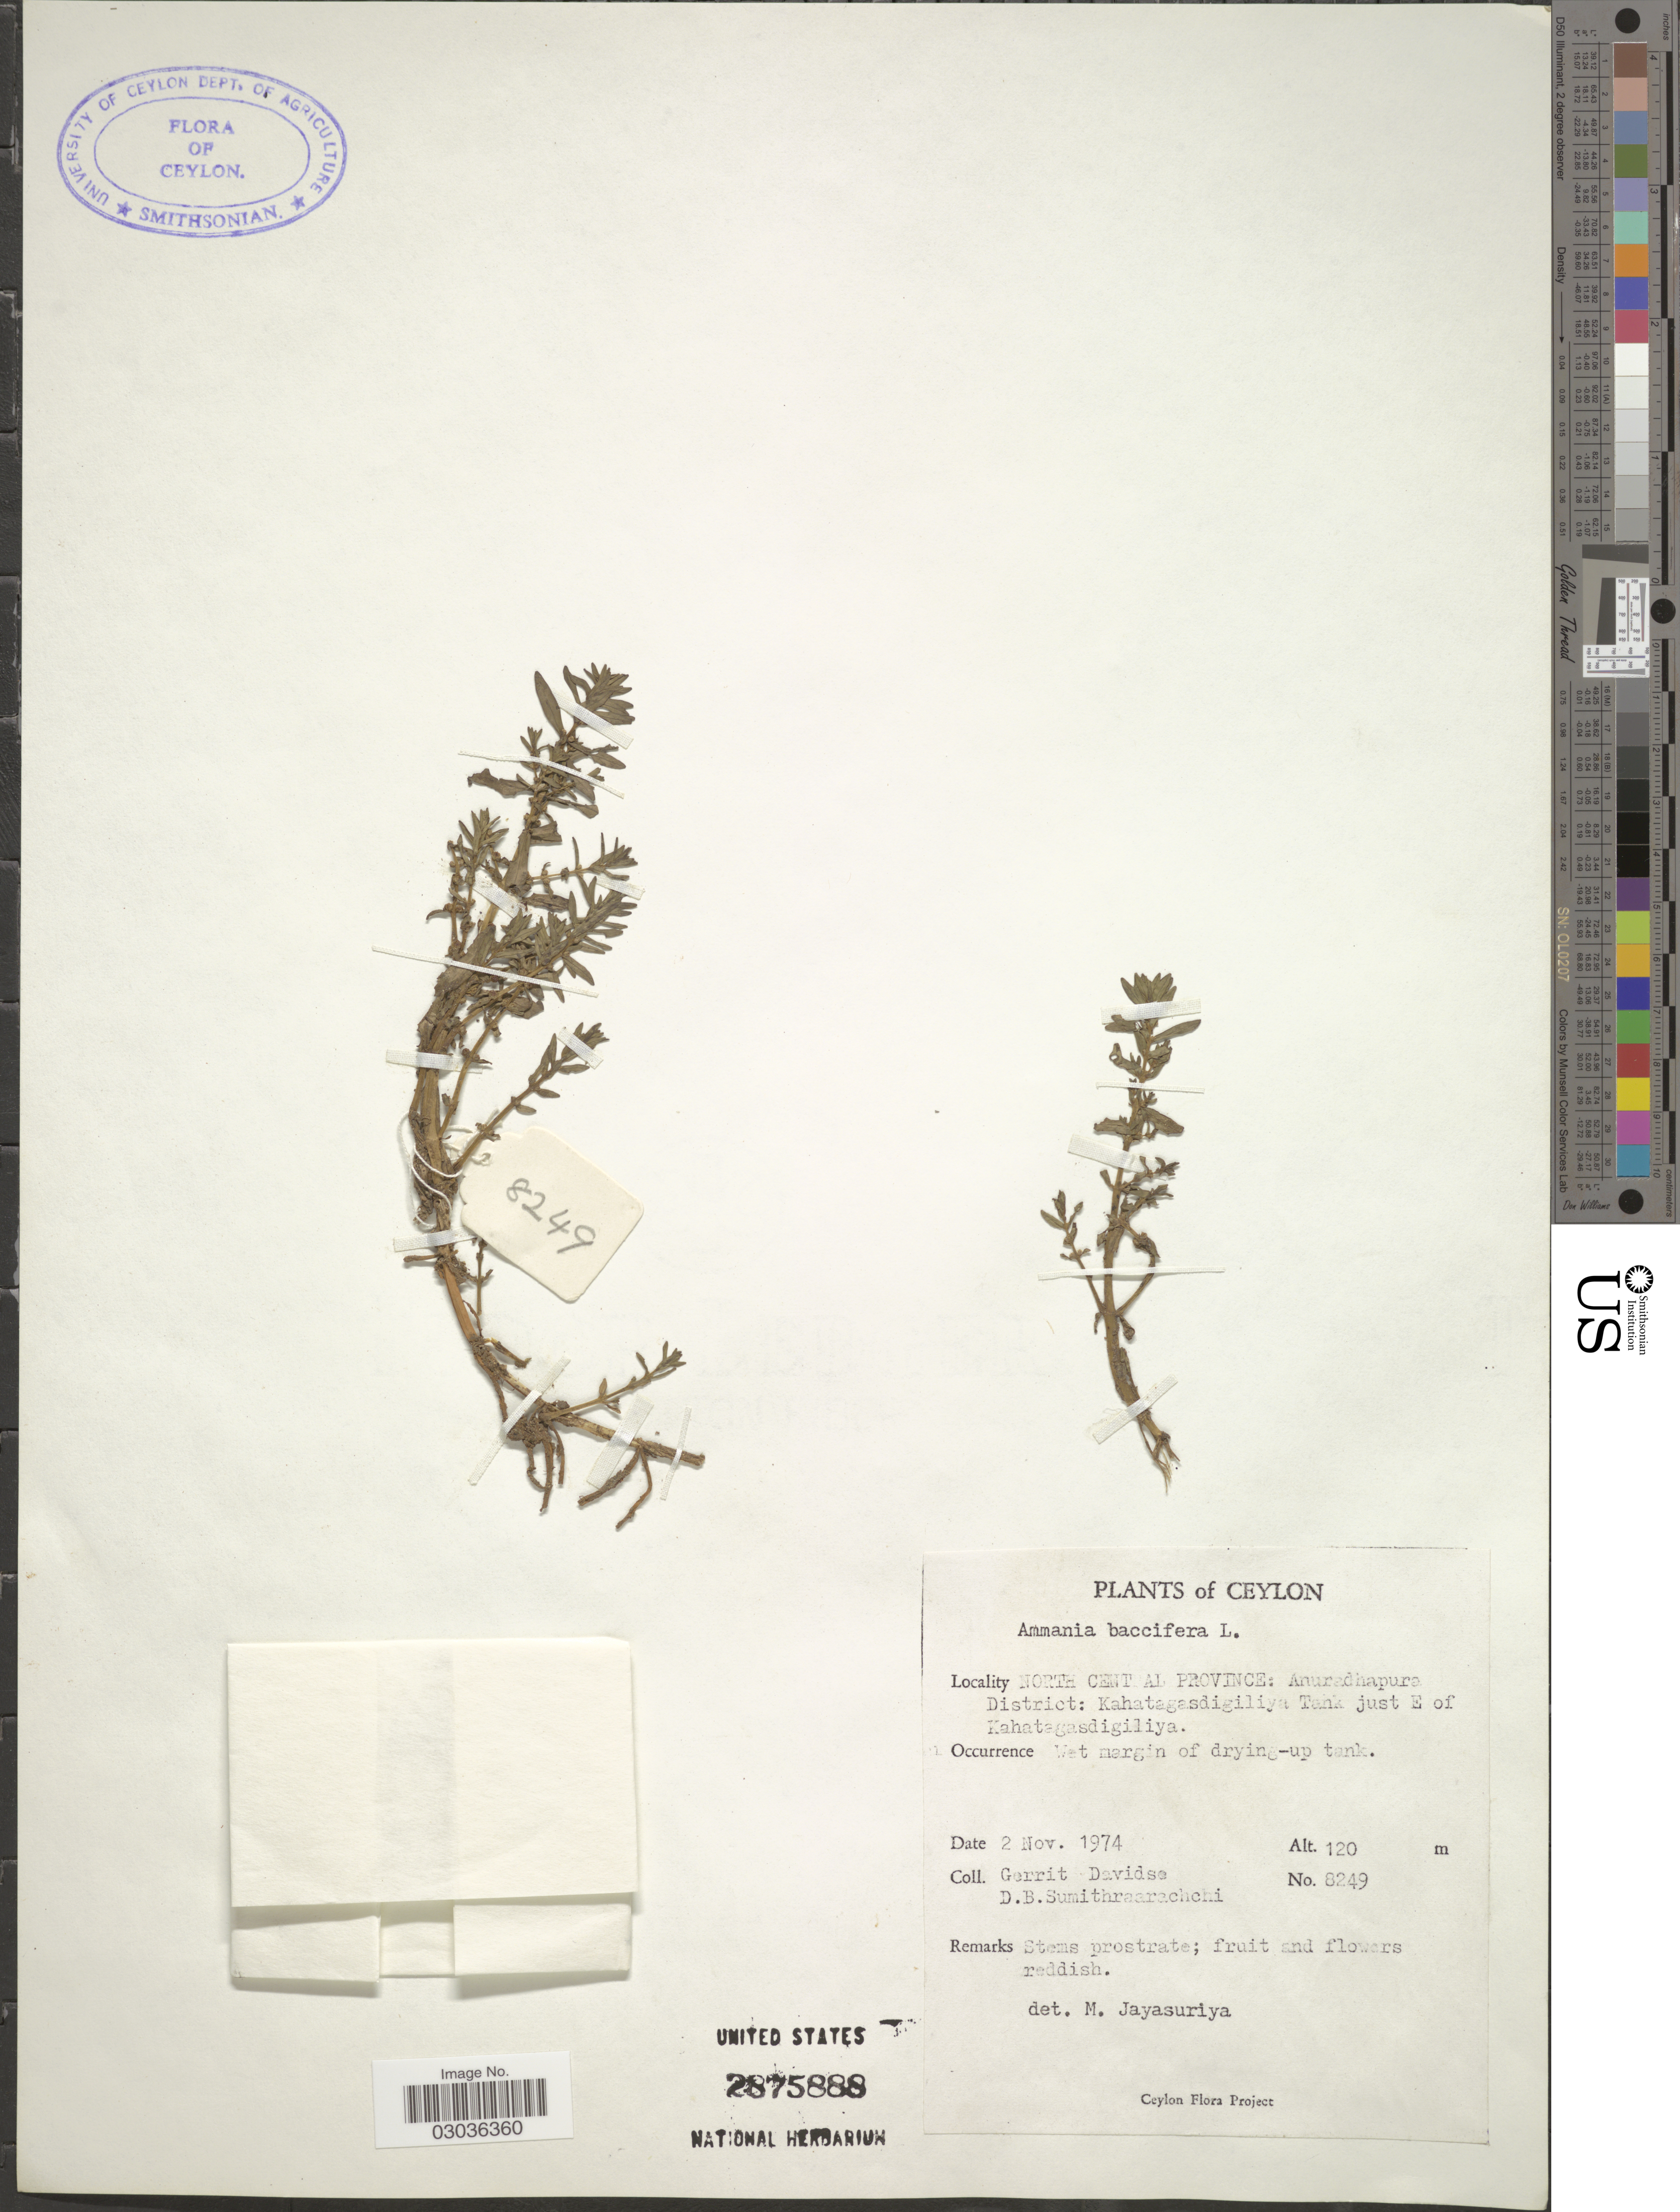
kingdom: Plantae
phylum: Tracheophyta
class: Magnoliopsida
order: Myrtales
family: Lythraceae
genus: Ammannia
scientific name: Ammannia baccifera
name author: L.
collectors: G. Davidse & D. B. Sumithraarachchi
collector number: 8249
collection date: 1974-11-02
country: Sri Lanka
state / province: North Central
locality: Ceylon. Anuradhapura District: Kahatagasdigiliya Tank just E of Kahatagasdigiliya.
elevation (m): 120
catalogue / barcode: US 2875888